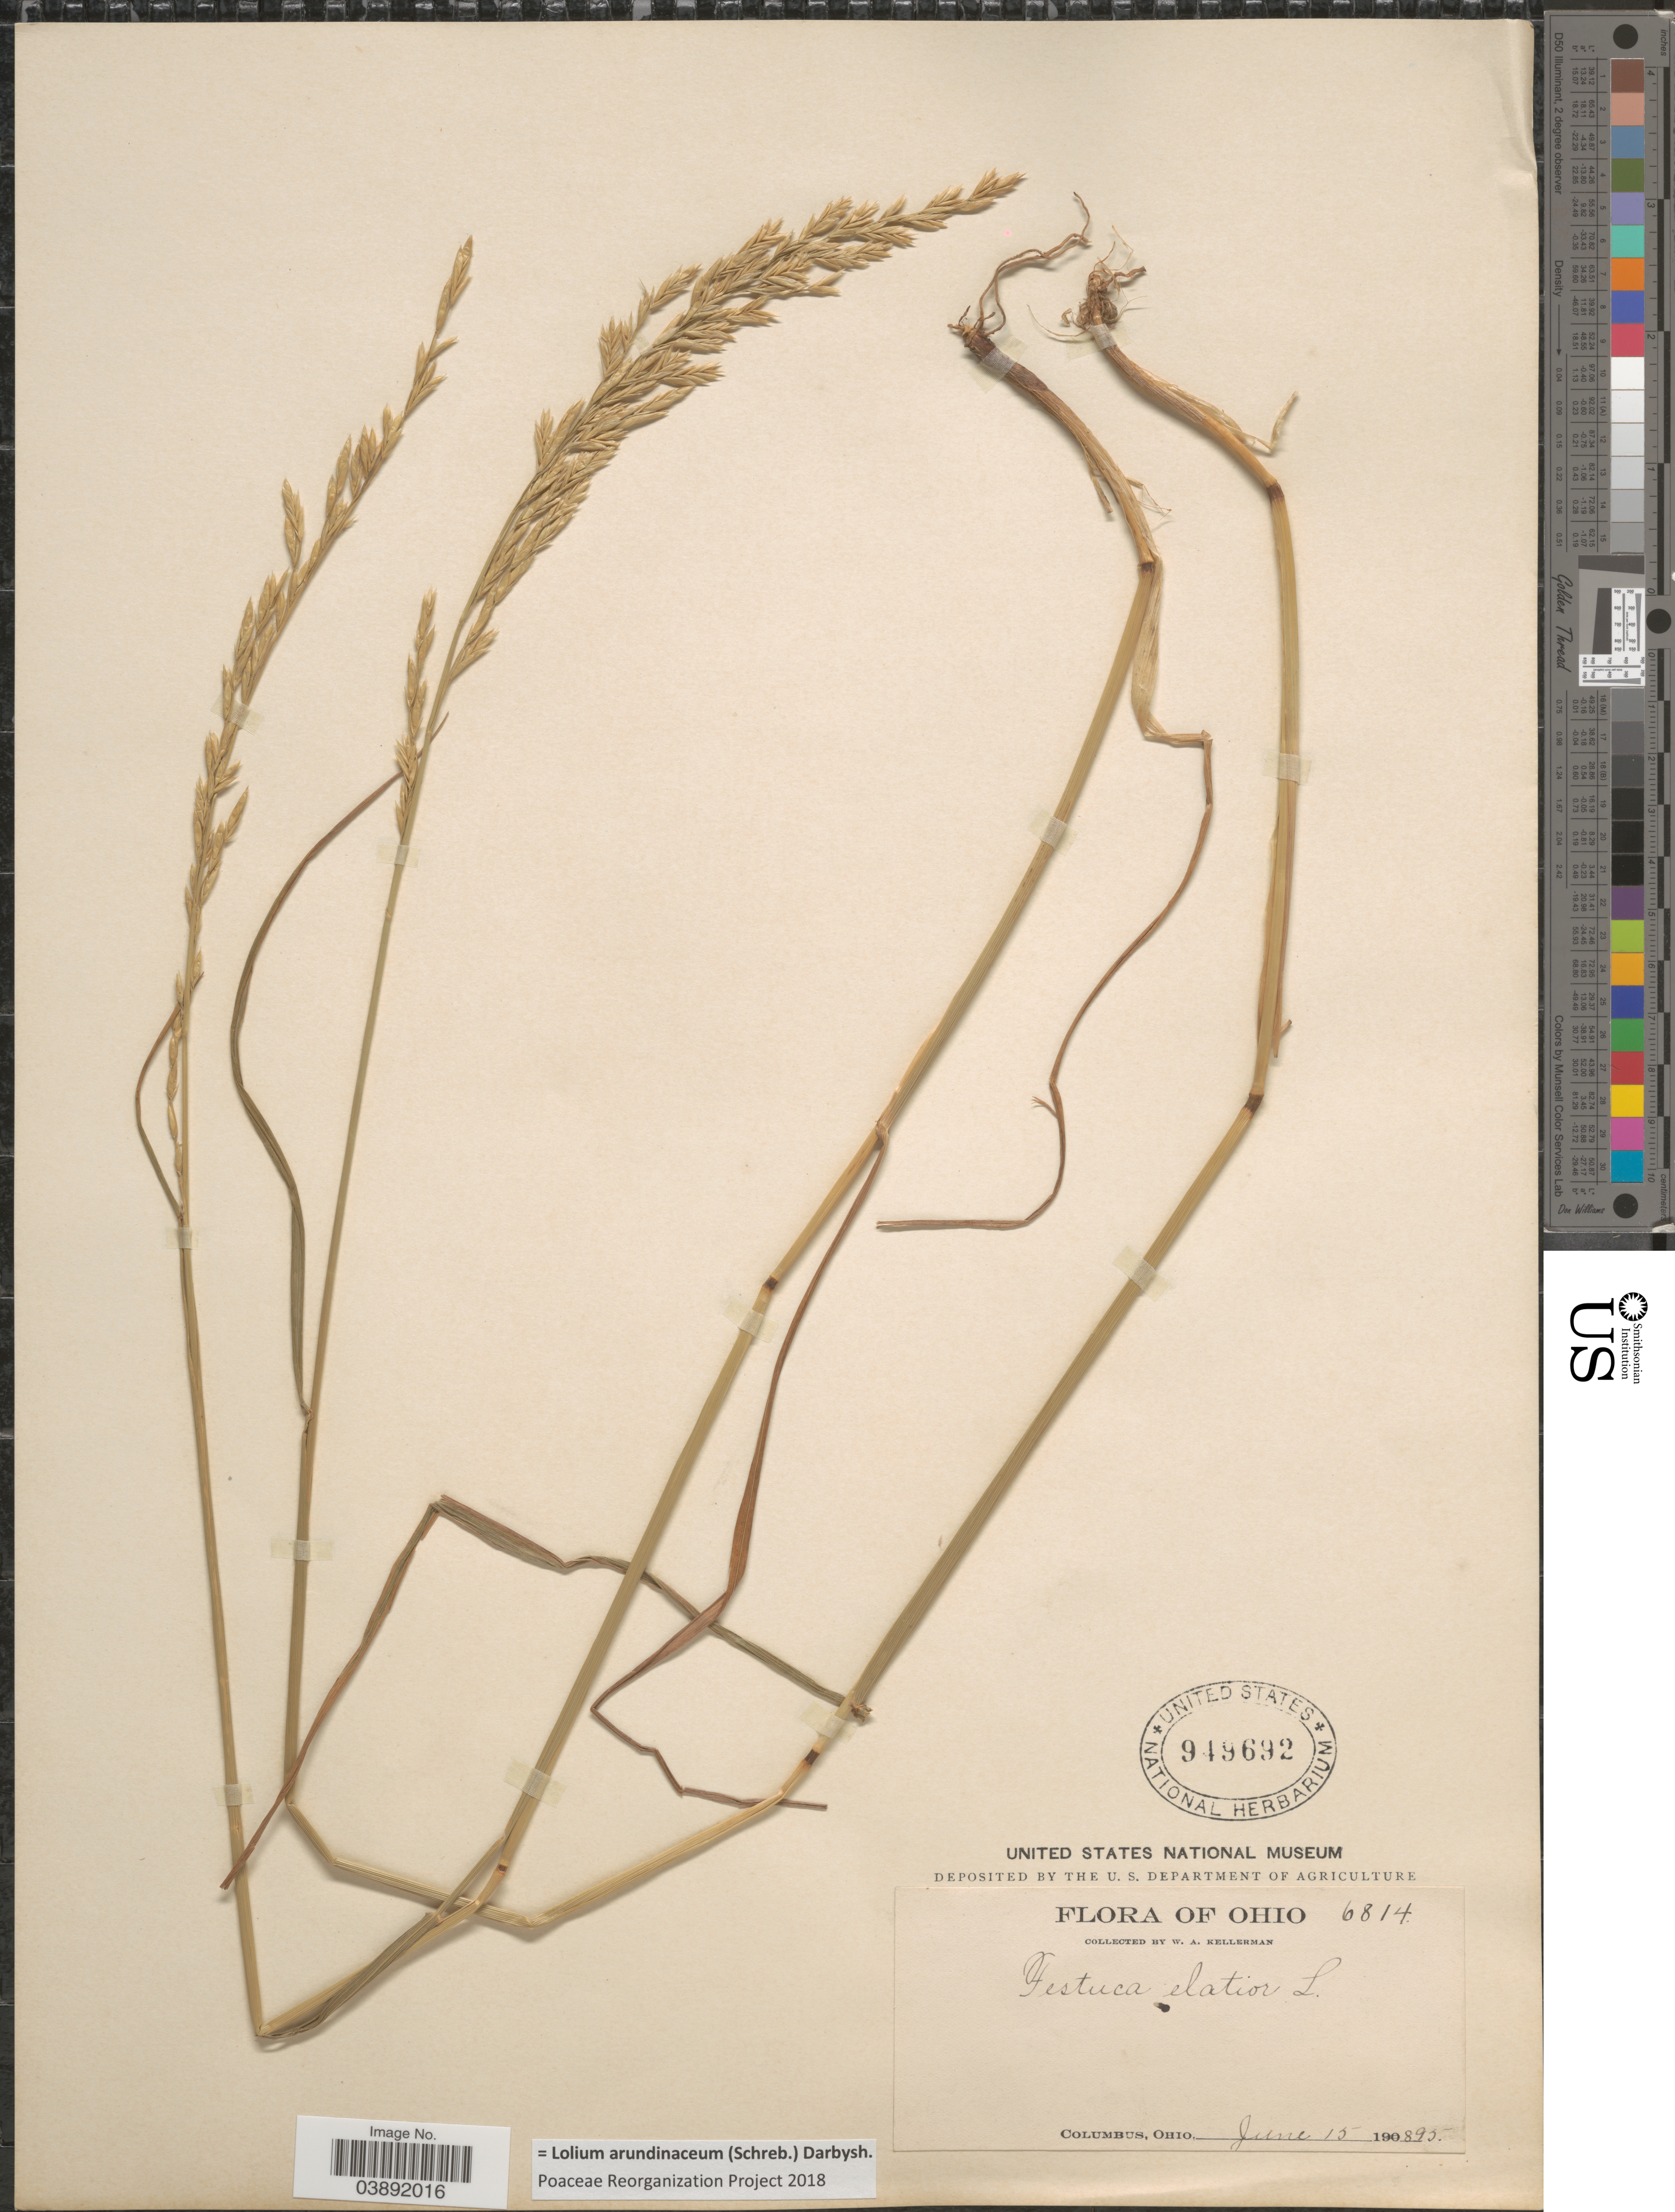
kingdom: Plantae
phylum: Tracheophyta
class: Liliopsida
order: Poales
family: Poaceae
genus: Lolium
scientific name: Lolium arundinaceum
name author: (Schreb.) Darbysh.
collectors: W. Kellerman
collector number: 6814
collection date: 1895-06-15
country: United States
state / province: Ohio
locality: Columbus.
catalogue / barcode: US 949692